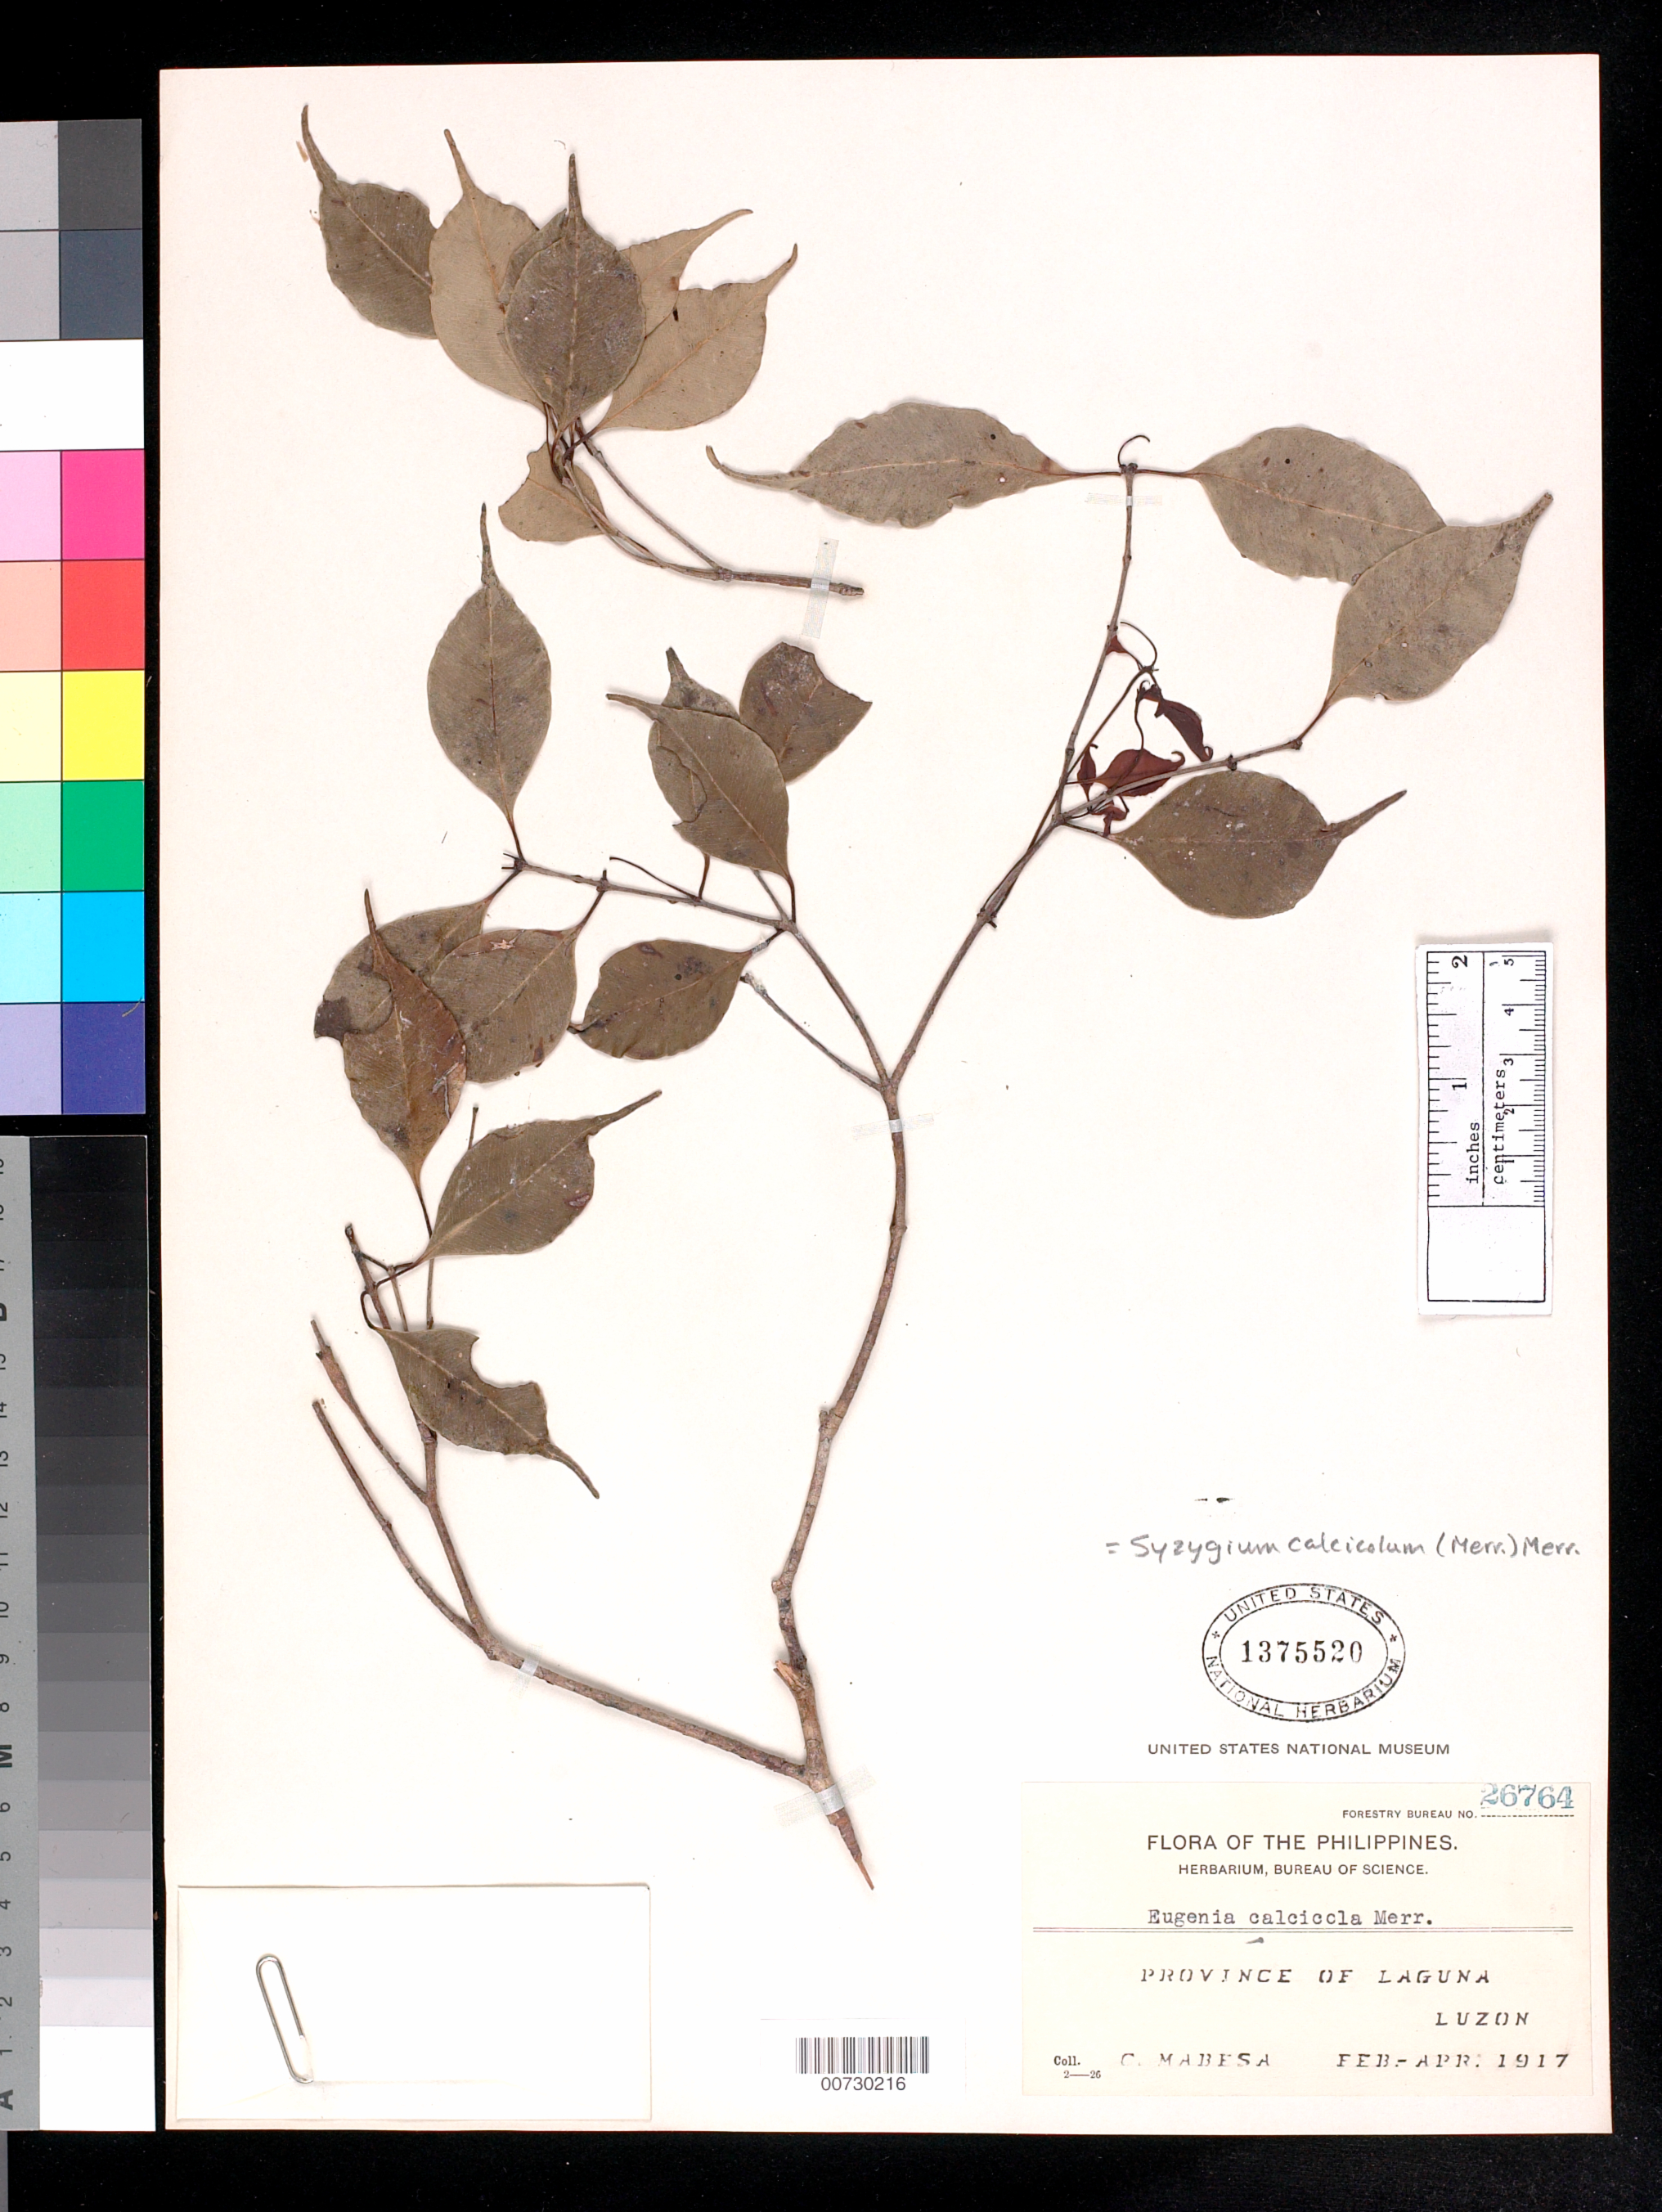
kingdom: Plantae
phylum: Tracheophyta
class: Magnoliopsida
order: Myrtales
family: Myrtaceae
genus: Syzygium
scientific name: Syzygium calcicola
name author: (Merr.) Merr.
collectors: C. Mabesa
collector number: For. Bur. 26764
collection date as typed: Feb 1917 to -- Apr 1917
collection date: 1917-02/1917-04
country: Philippines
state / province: Calabarzon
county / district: Laguna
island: Luzon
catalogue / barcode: US 1375520